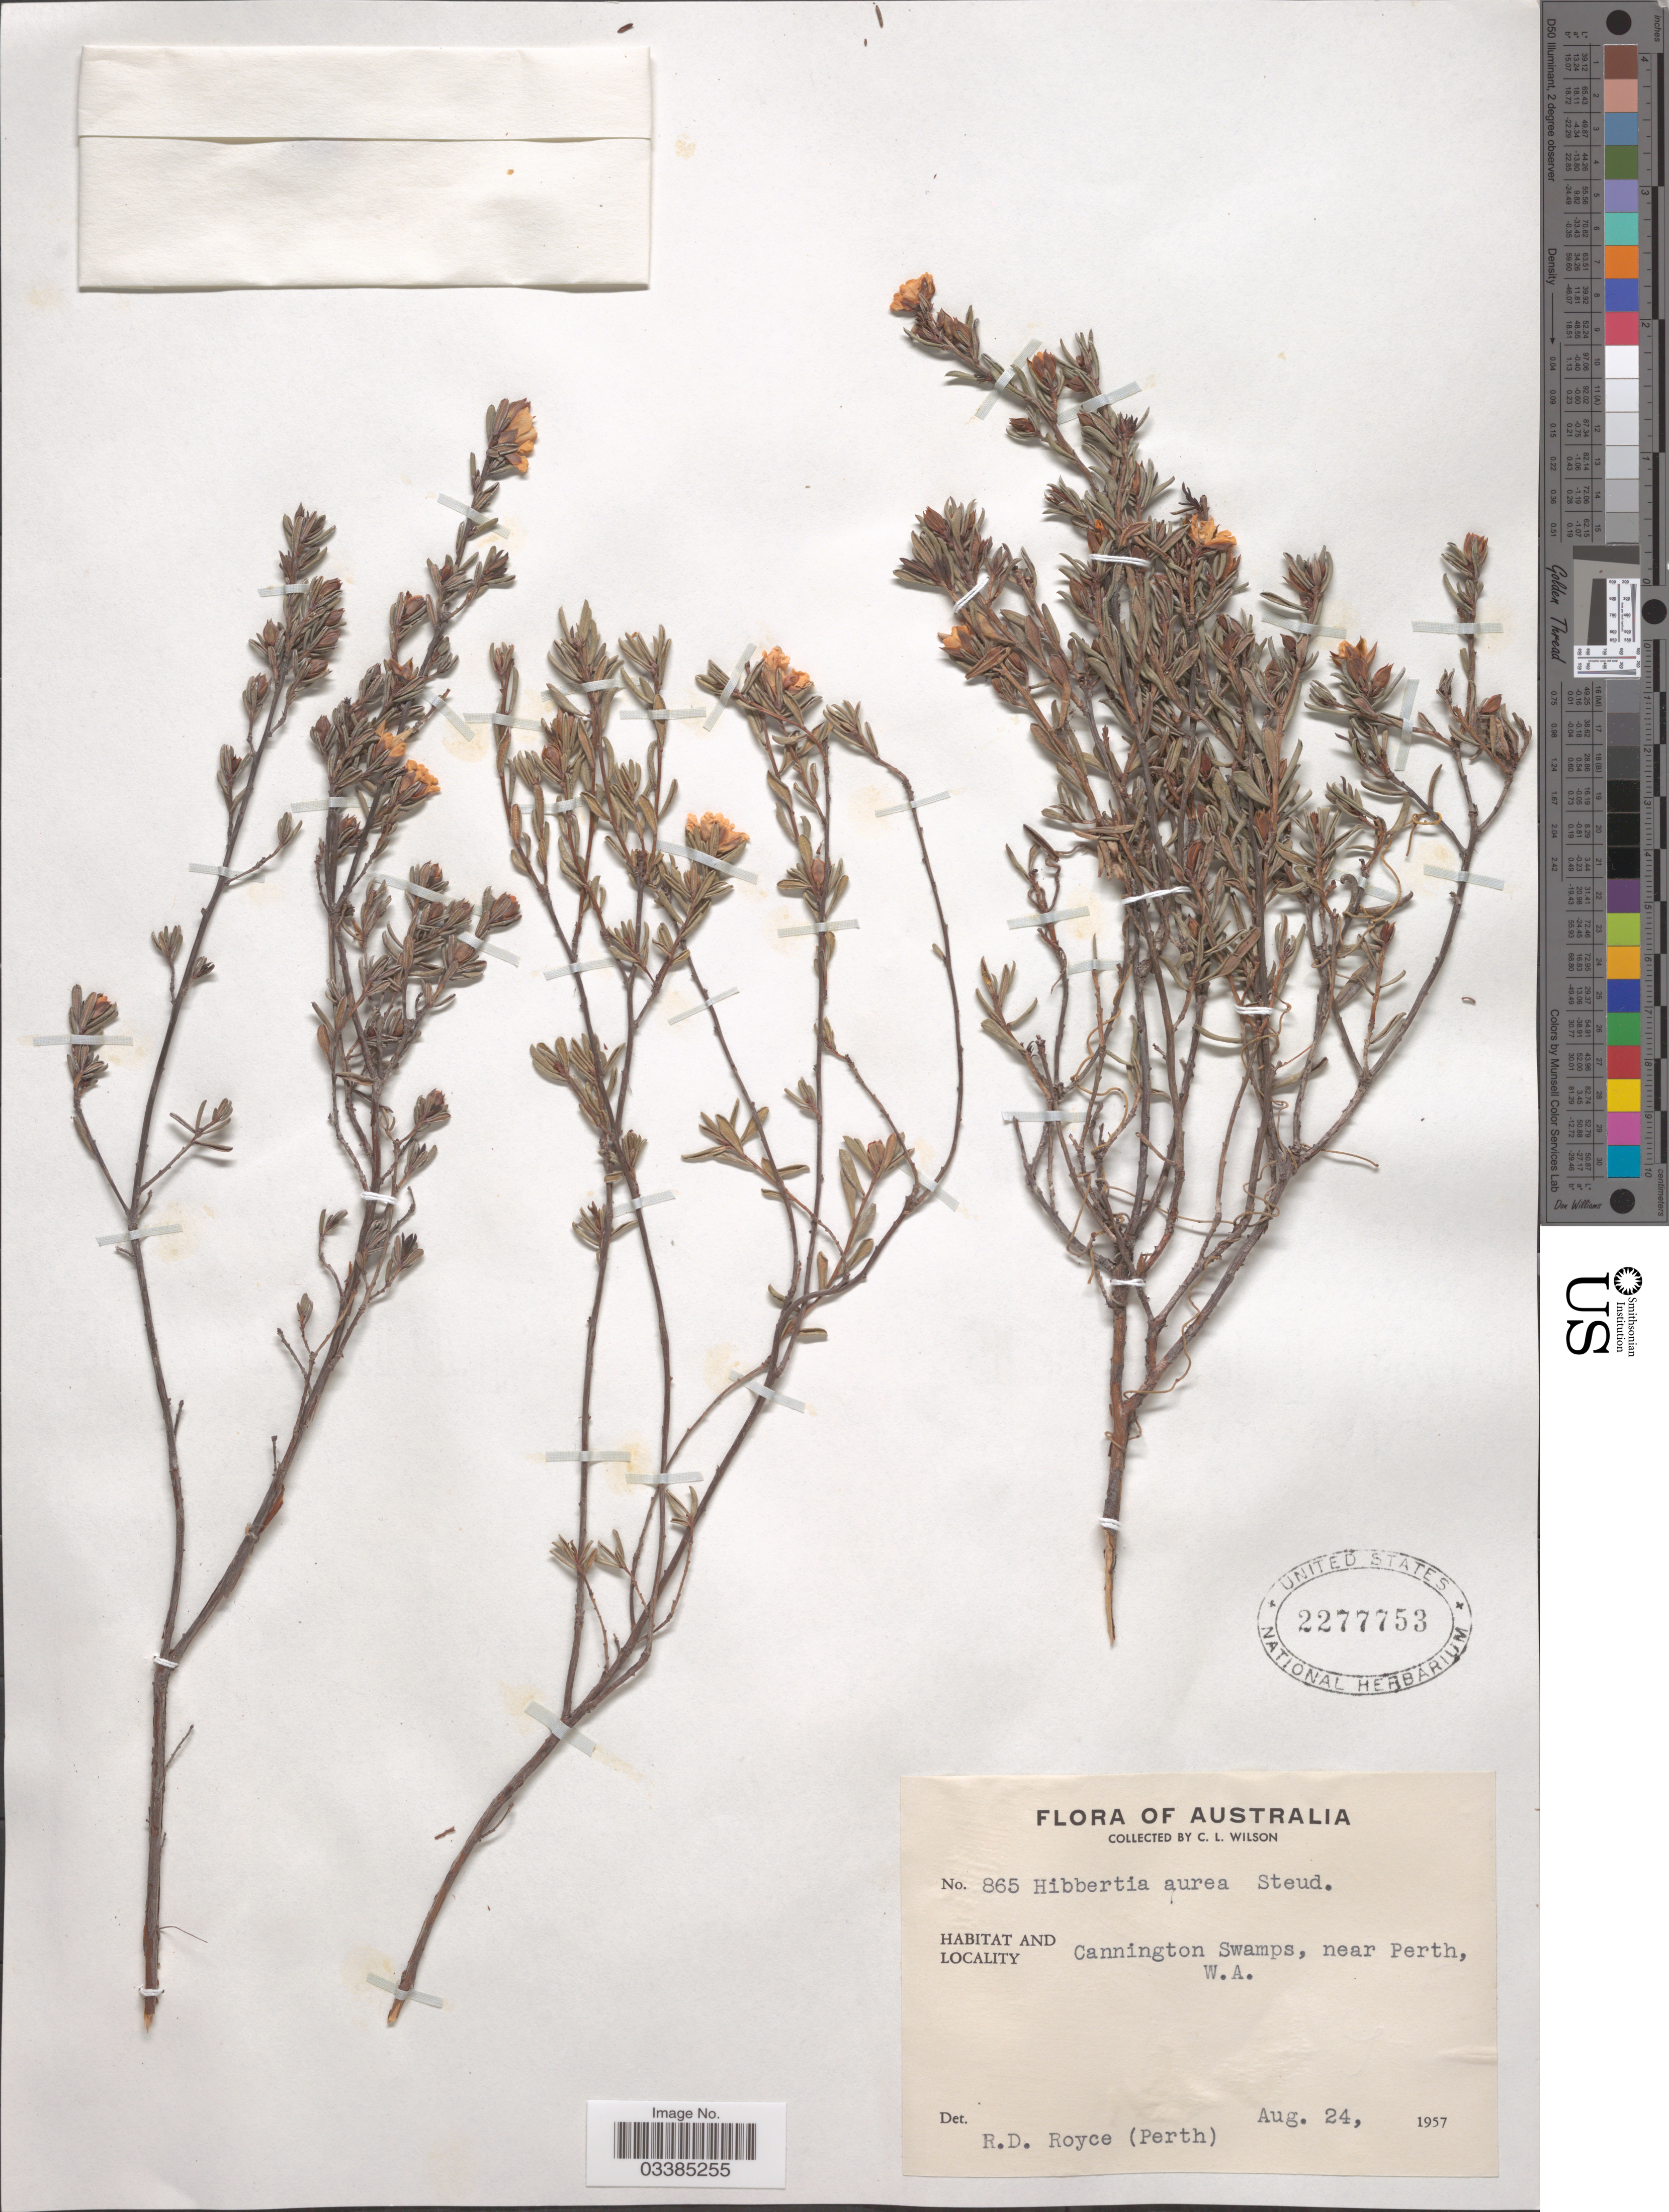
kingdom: Plantae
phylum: Tracheophyta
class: Magnoliopsida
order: Dilleniales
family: Dilleniaceae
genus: Hibbertia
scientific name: Hibbertia sp.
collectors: C. L. Wilson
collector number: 865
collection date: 1957-08-24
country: Australia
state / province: Western Australia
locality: Cannington Swamps, near Perth, W. A.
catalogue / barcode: US 2277753